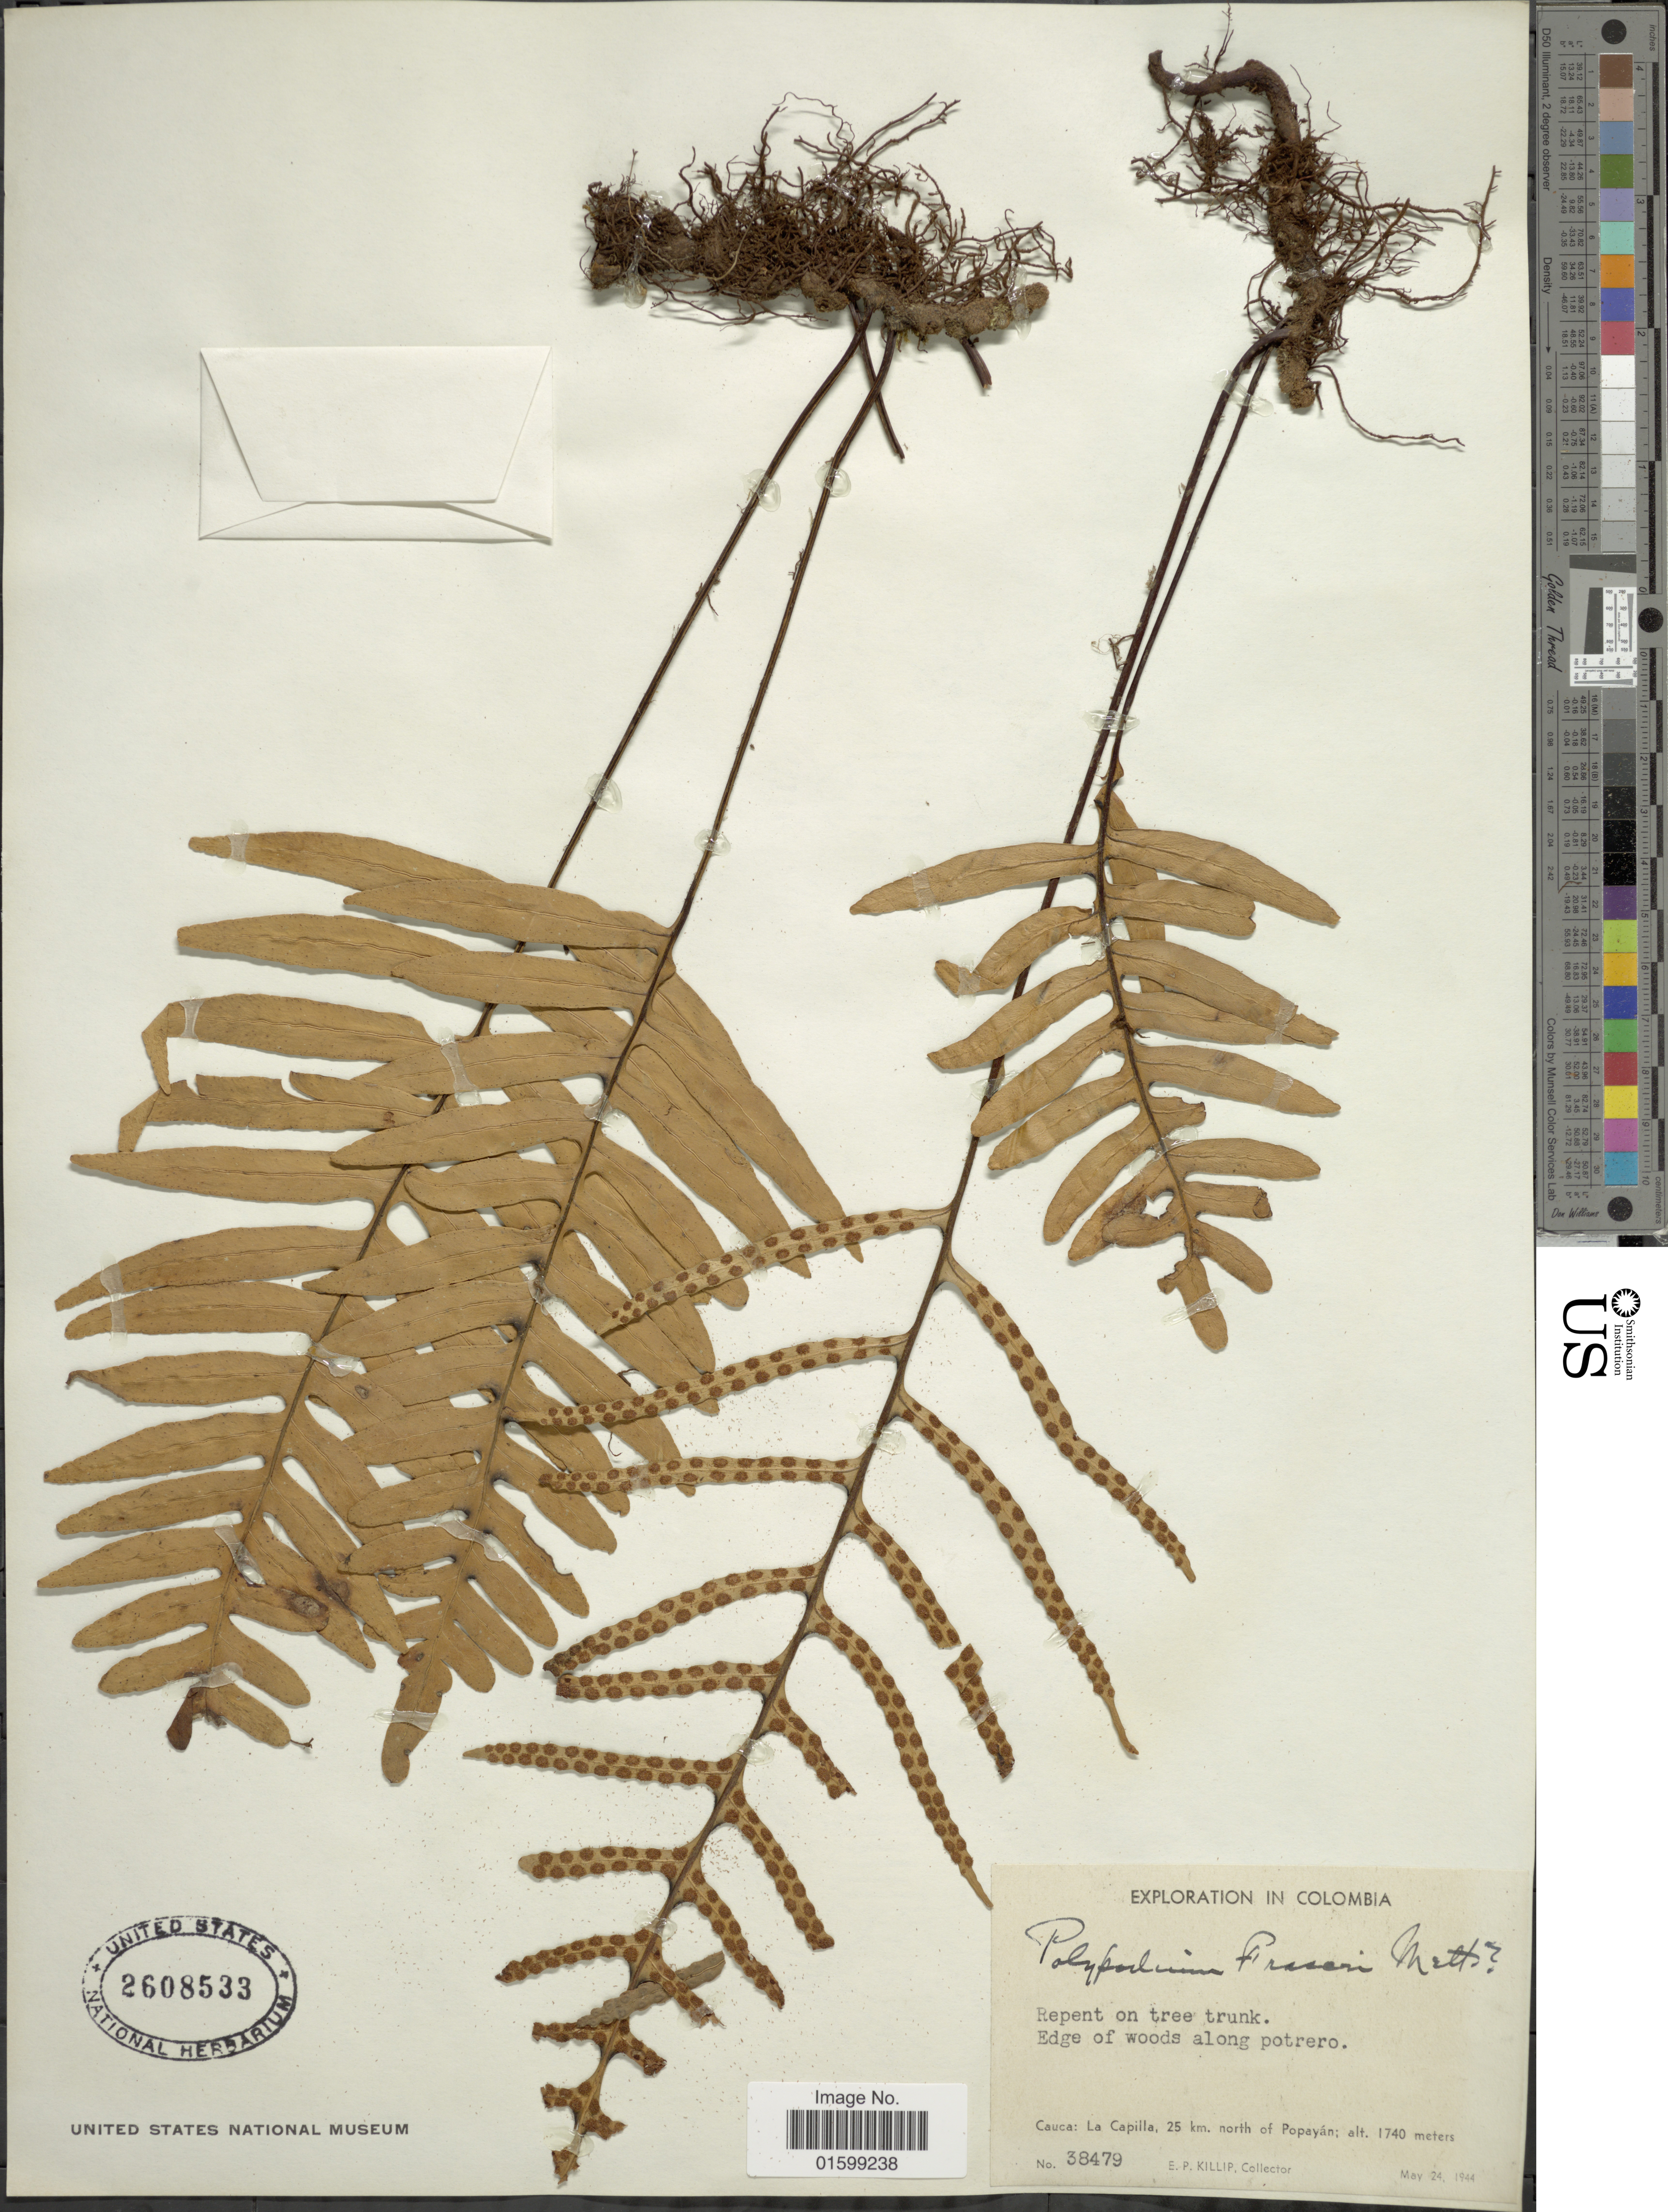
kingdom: Plantae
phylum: Tracheophyta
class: Polypodiopsida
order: Polypodiales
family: Polypodiaceae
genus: Pleopeltis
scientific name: Pleopeltis fraseri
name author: (Kuhn) A.R. Sm.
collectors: E. P. Killip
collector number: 38479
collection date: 1944-05-24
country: Colombia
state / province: Cauca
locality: Repent on tree trunk, edge of woods along potrero, La Capilla, 25 km. north of Popayán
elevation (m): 1740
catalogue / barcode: US 2608533